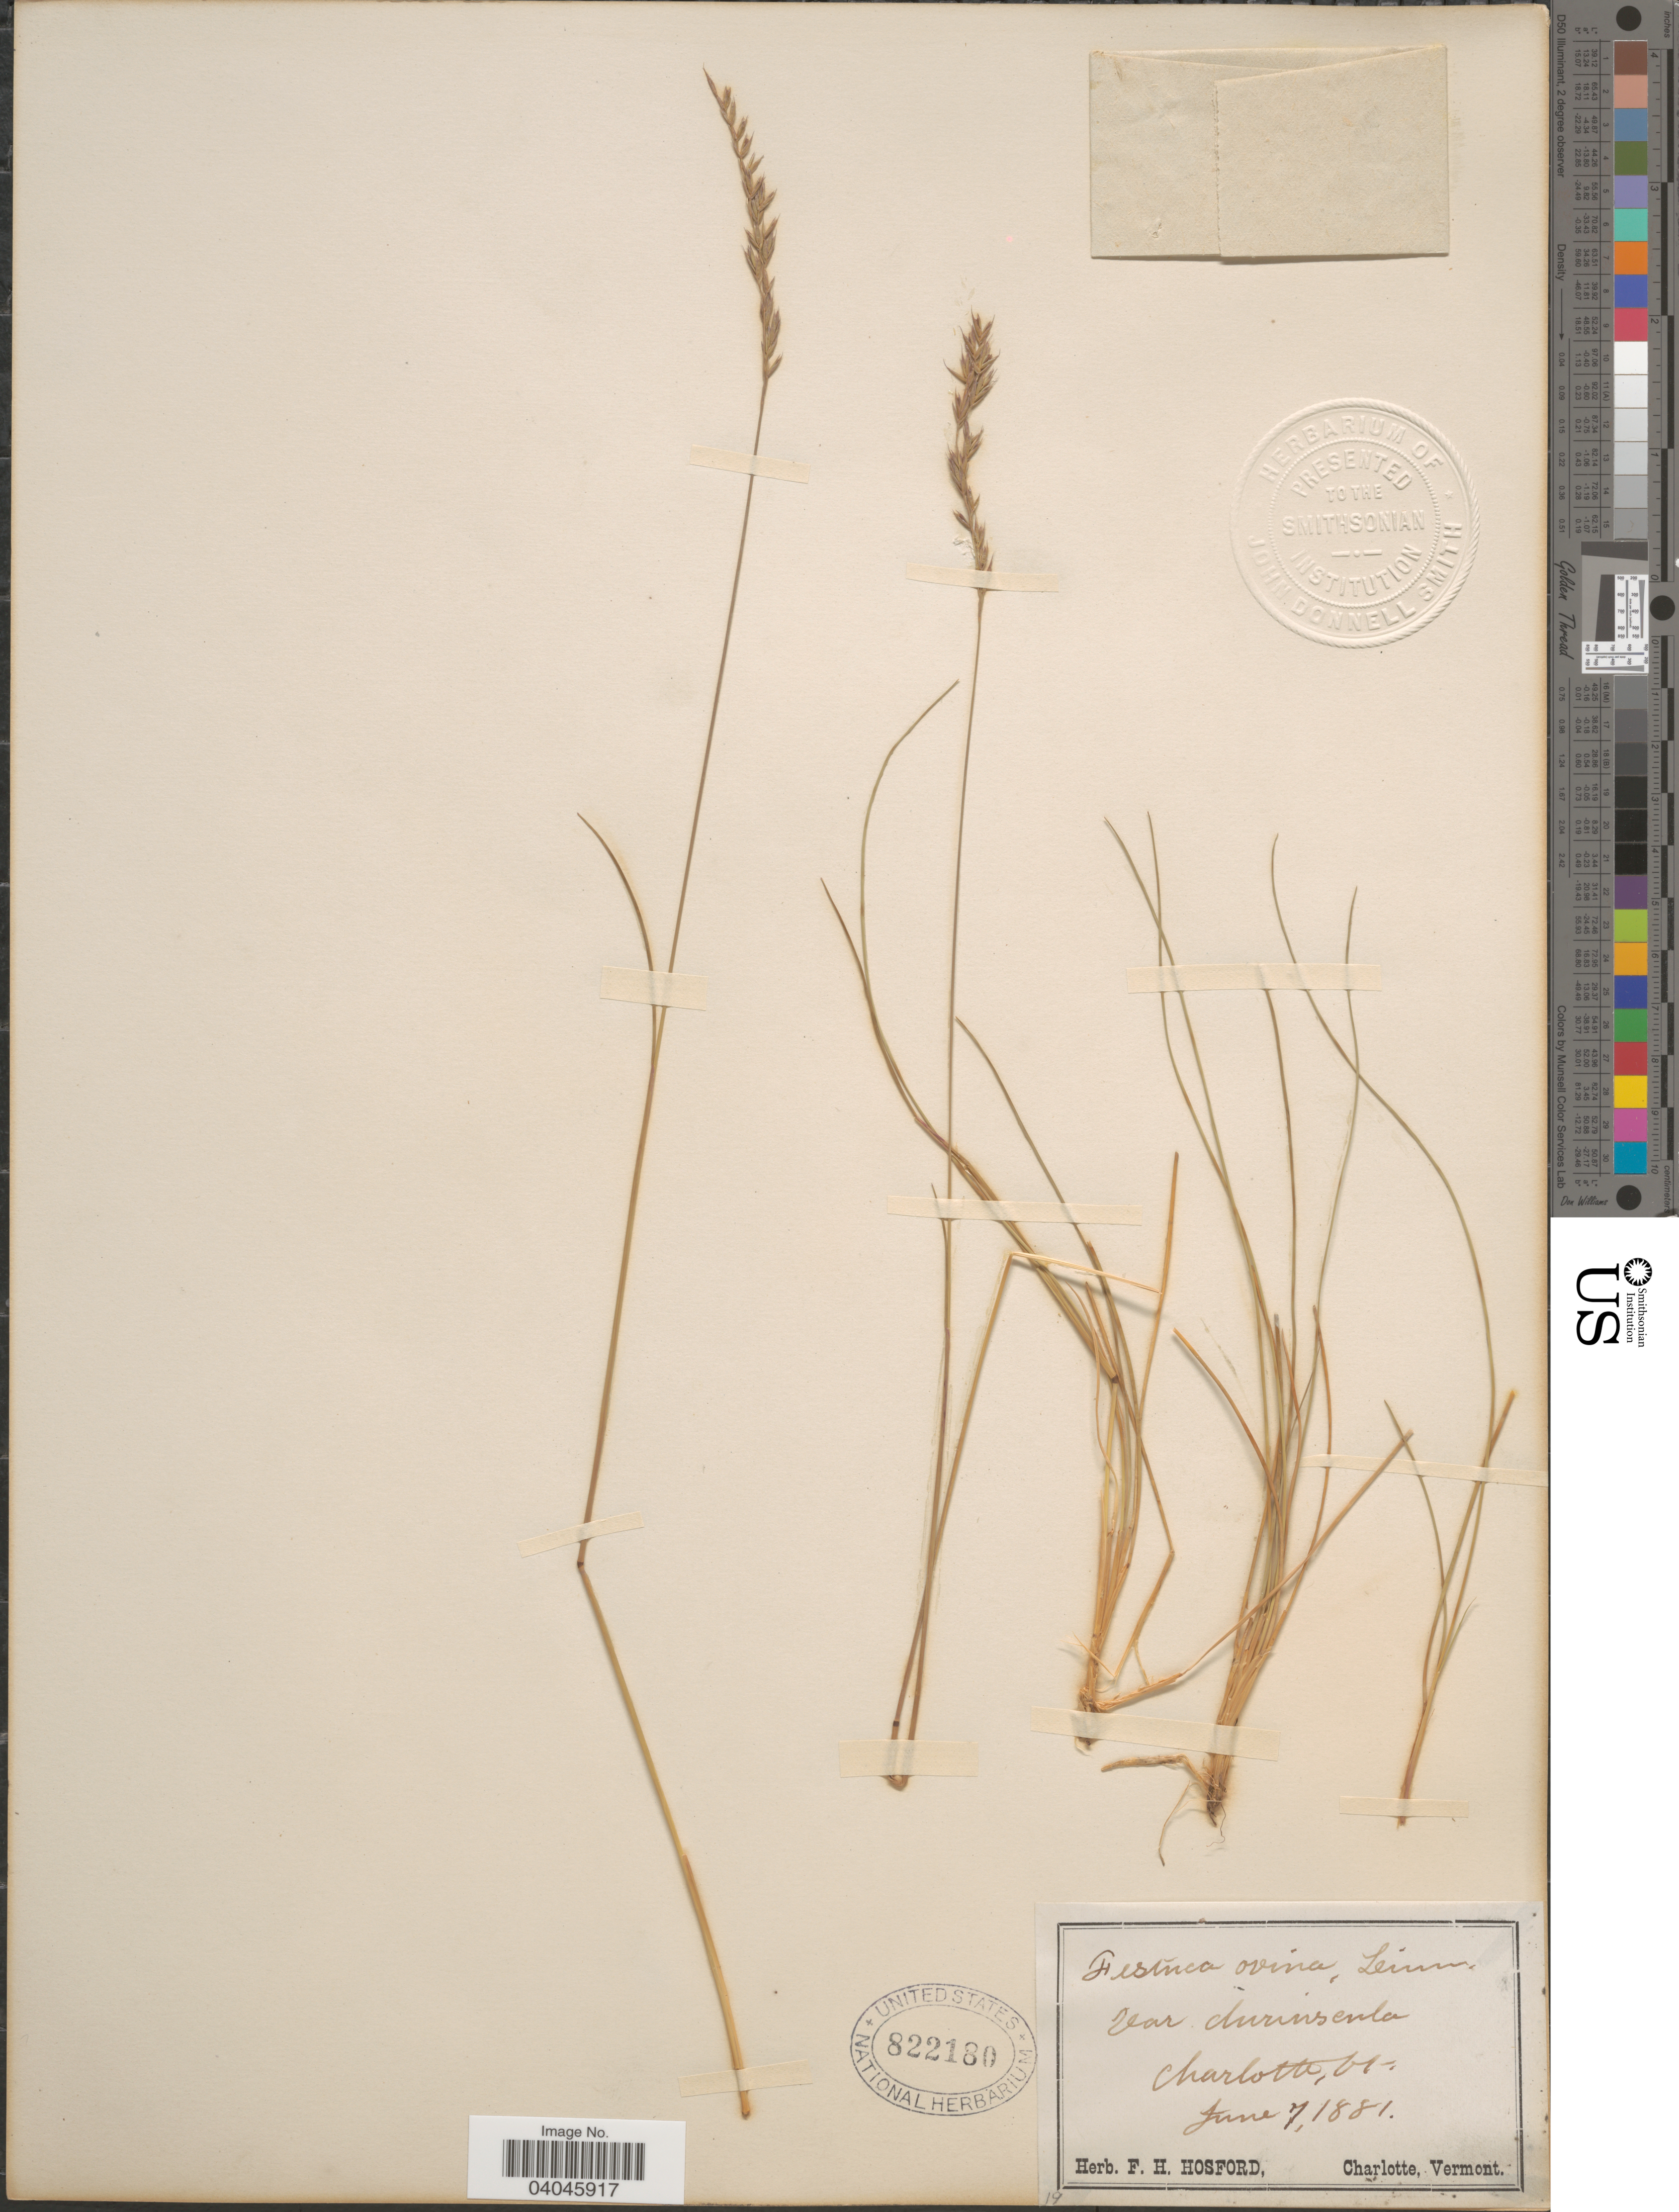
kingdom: Plantae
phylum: Tracheophyta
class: Liliopsida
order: Poales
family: Poaceae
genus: Festuca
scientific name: Festuca rubra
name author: L.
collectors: ex herb. F. H. Hosford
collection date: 1881-06-07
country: United States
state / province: Vermont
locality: Charlotte.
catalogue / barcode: US 822180